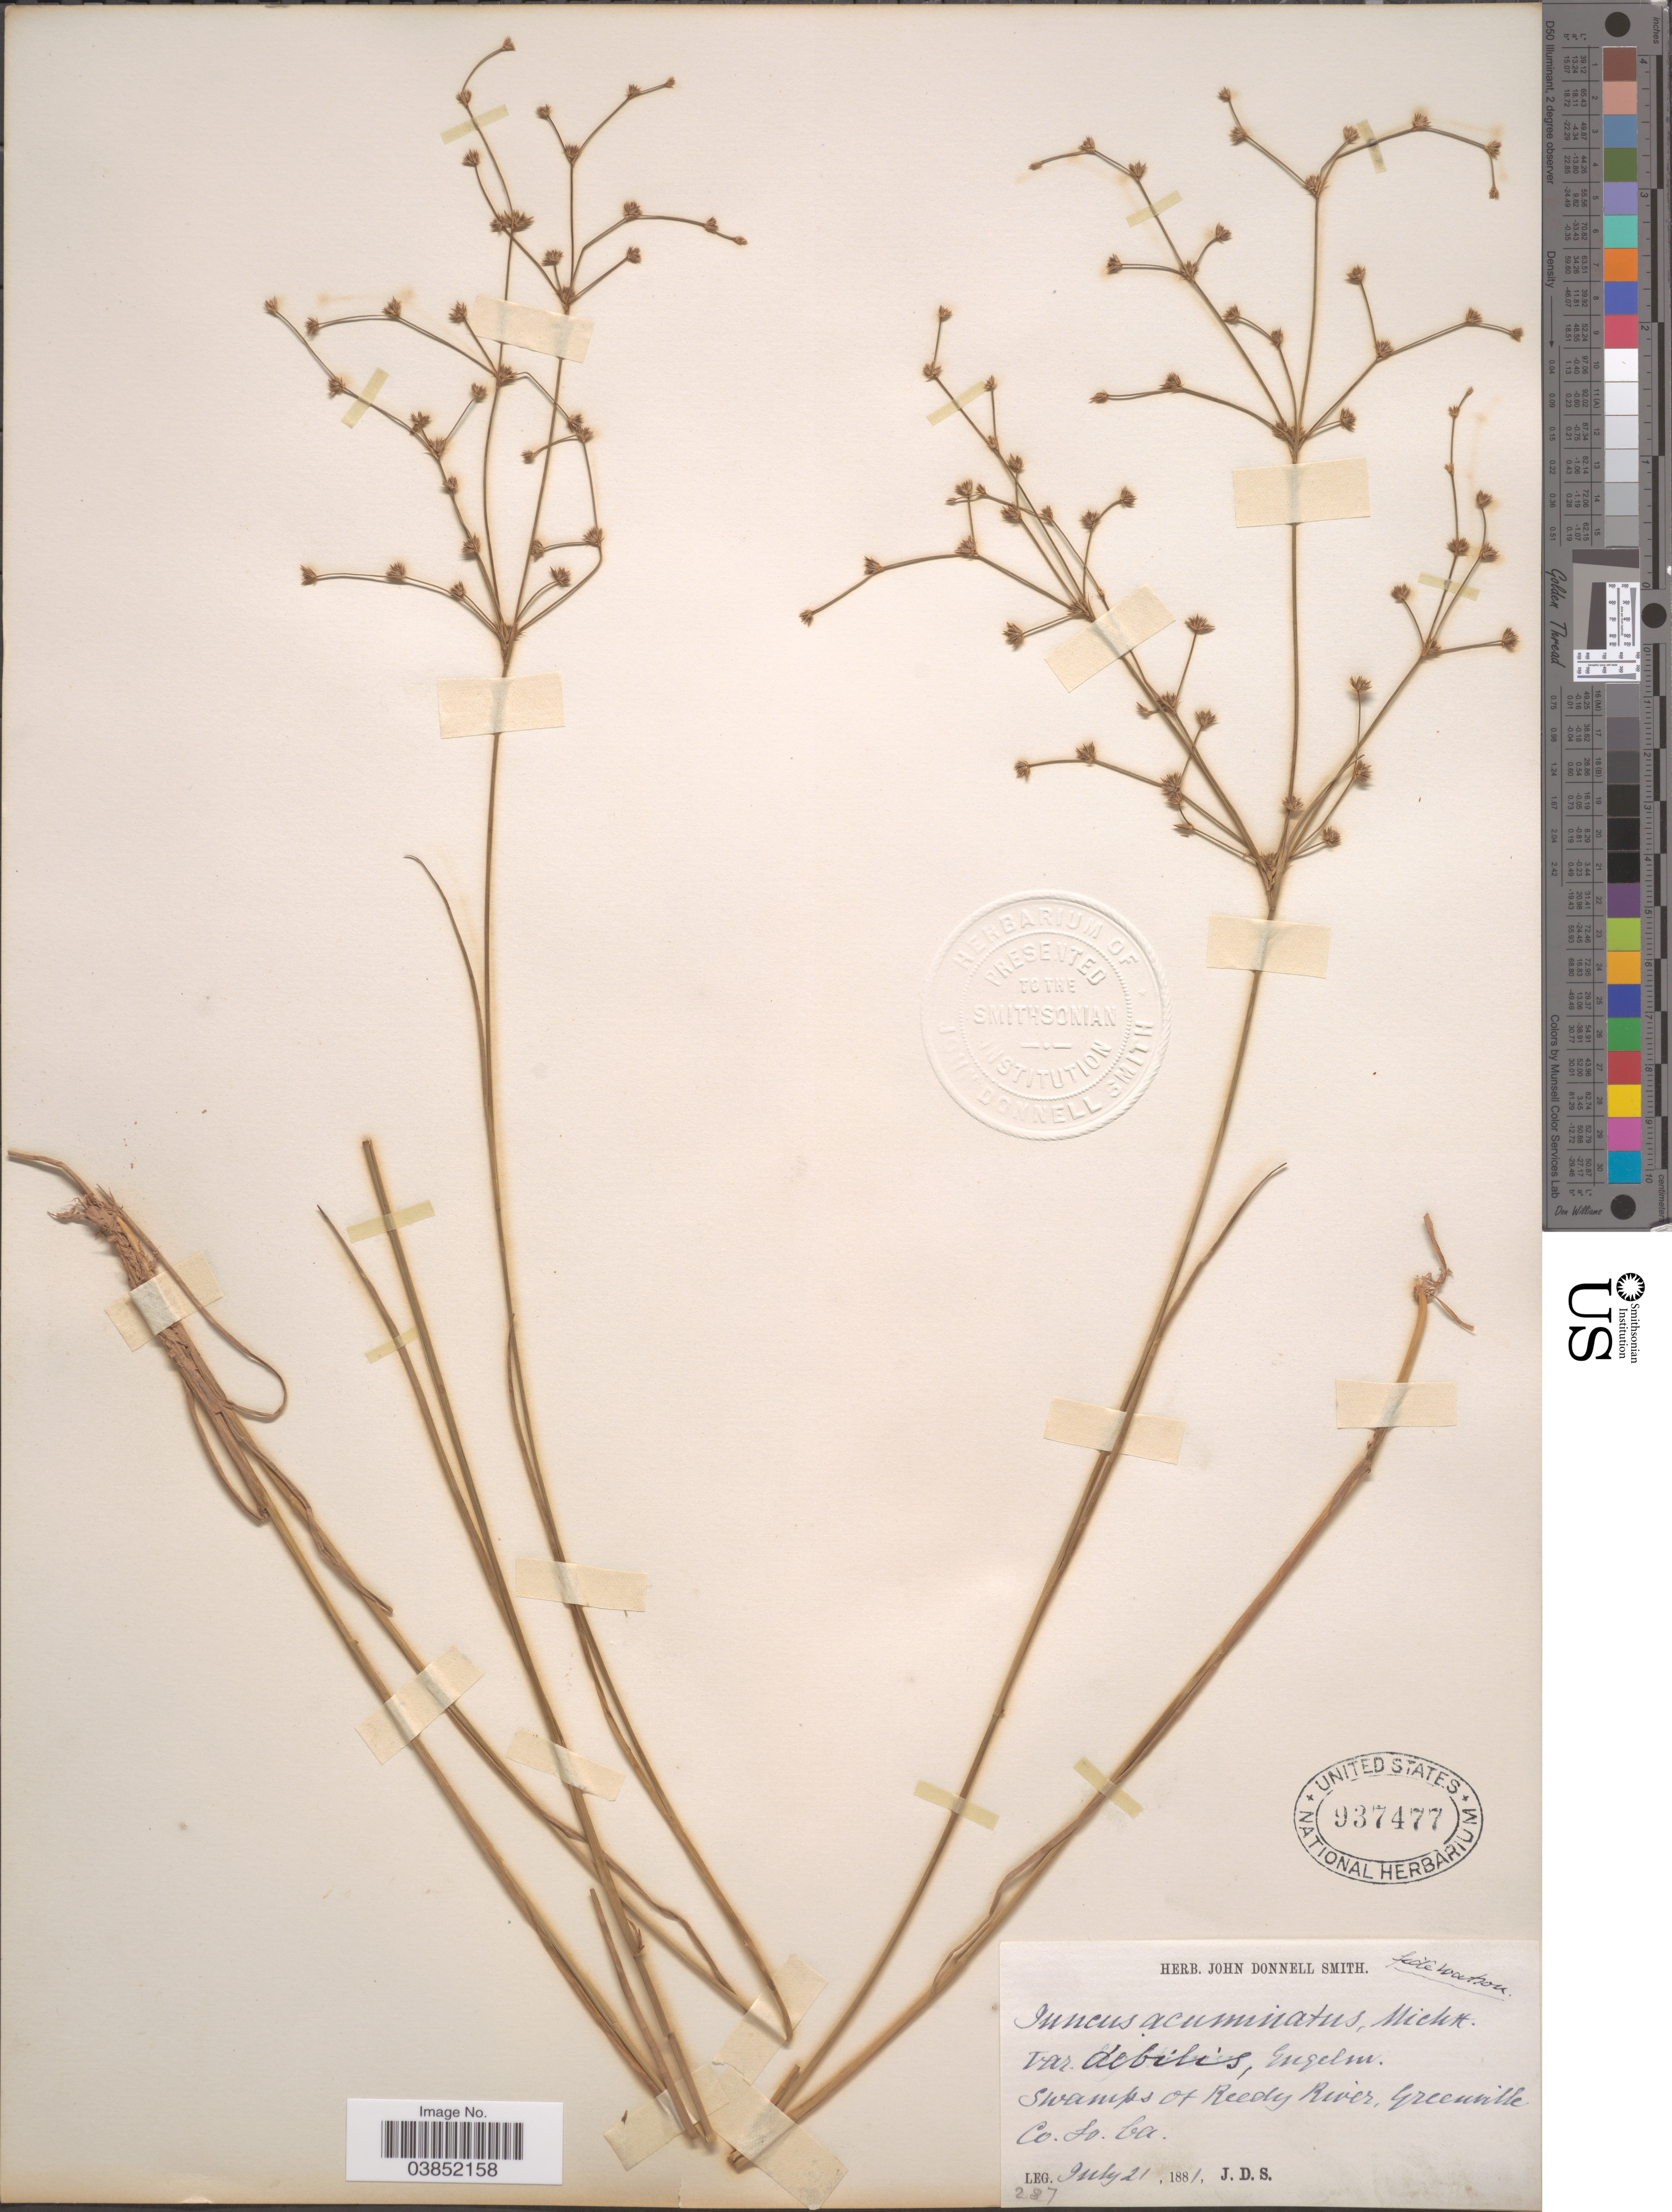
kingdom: Plantae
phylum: Tracheophyta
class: Liliopsida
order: Poales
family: Juncaceae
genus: Juncus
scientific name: Juncus debilis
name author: A. Gray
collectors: J. Donnell Smith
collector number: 287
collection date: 1881-07-21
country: United States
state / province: South Carolina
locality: Swamps of Reedy River, Greenville Co.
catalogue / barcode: US 937477